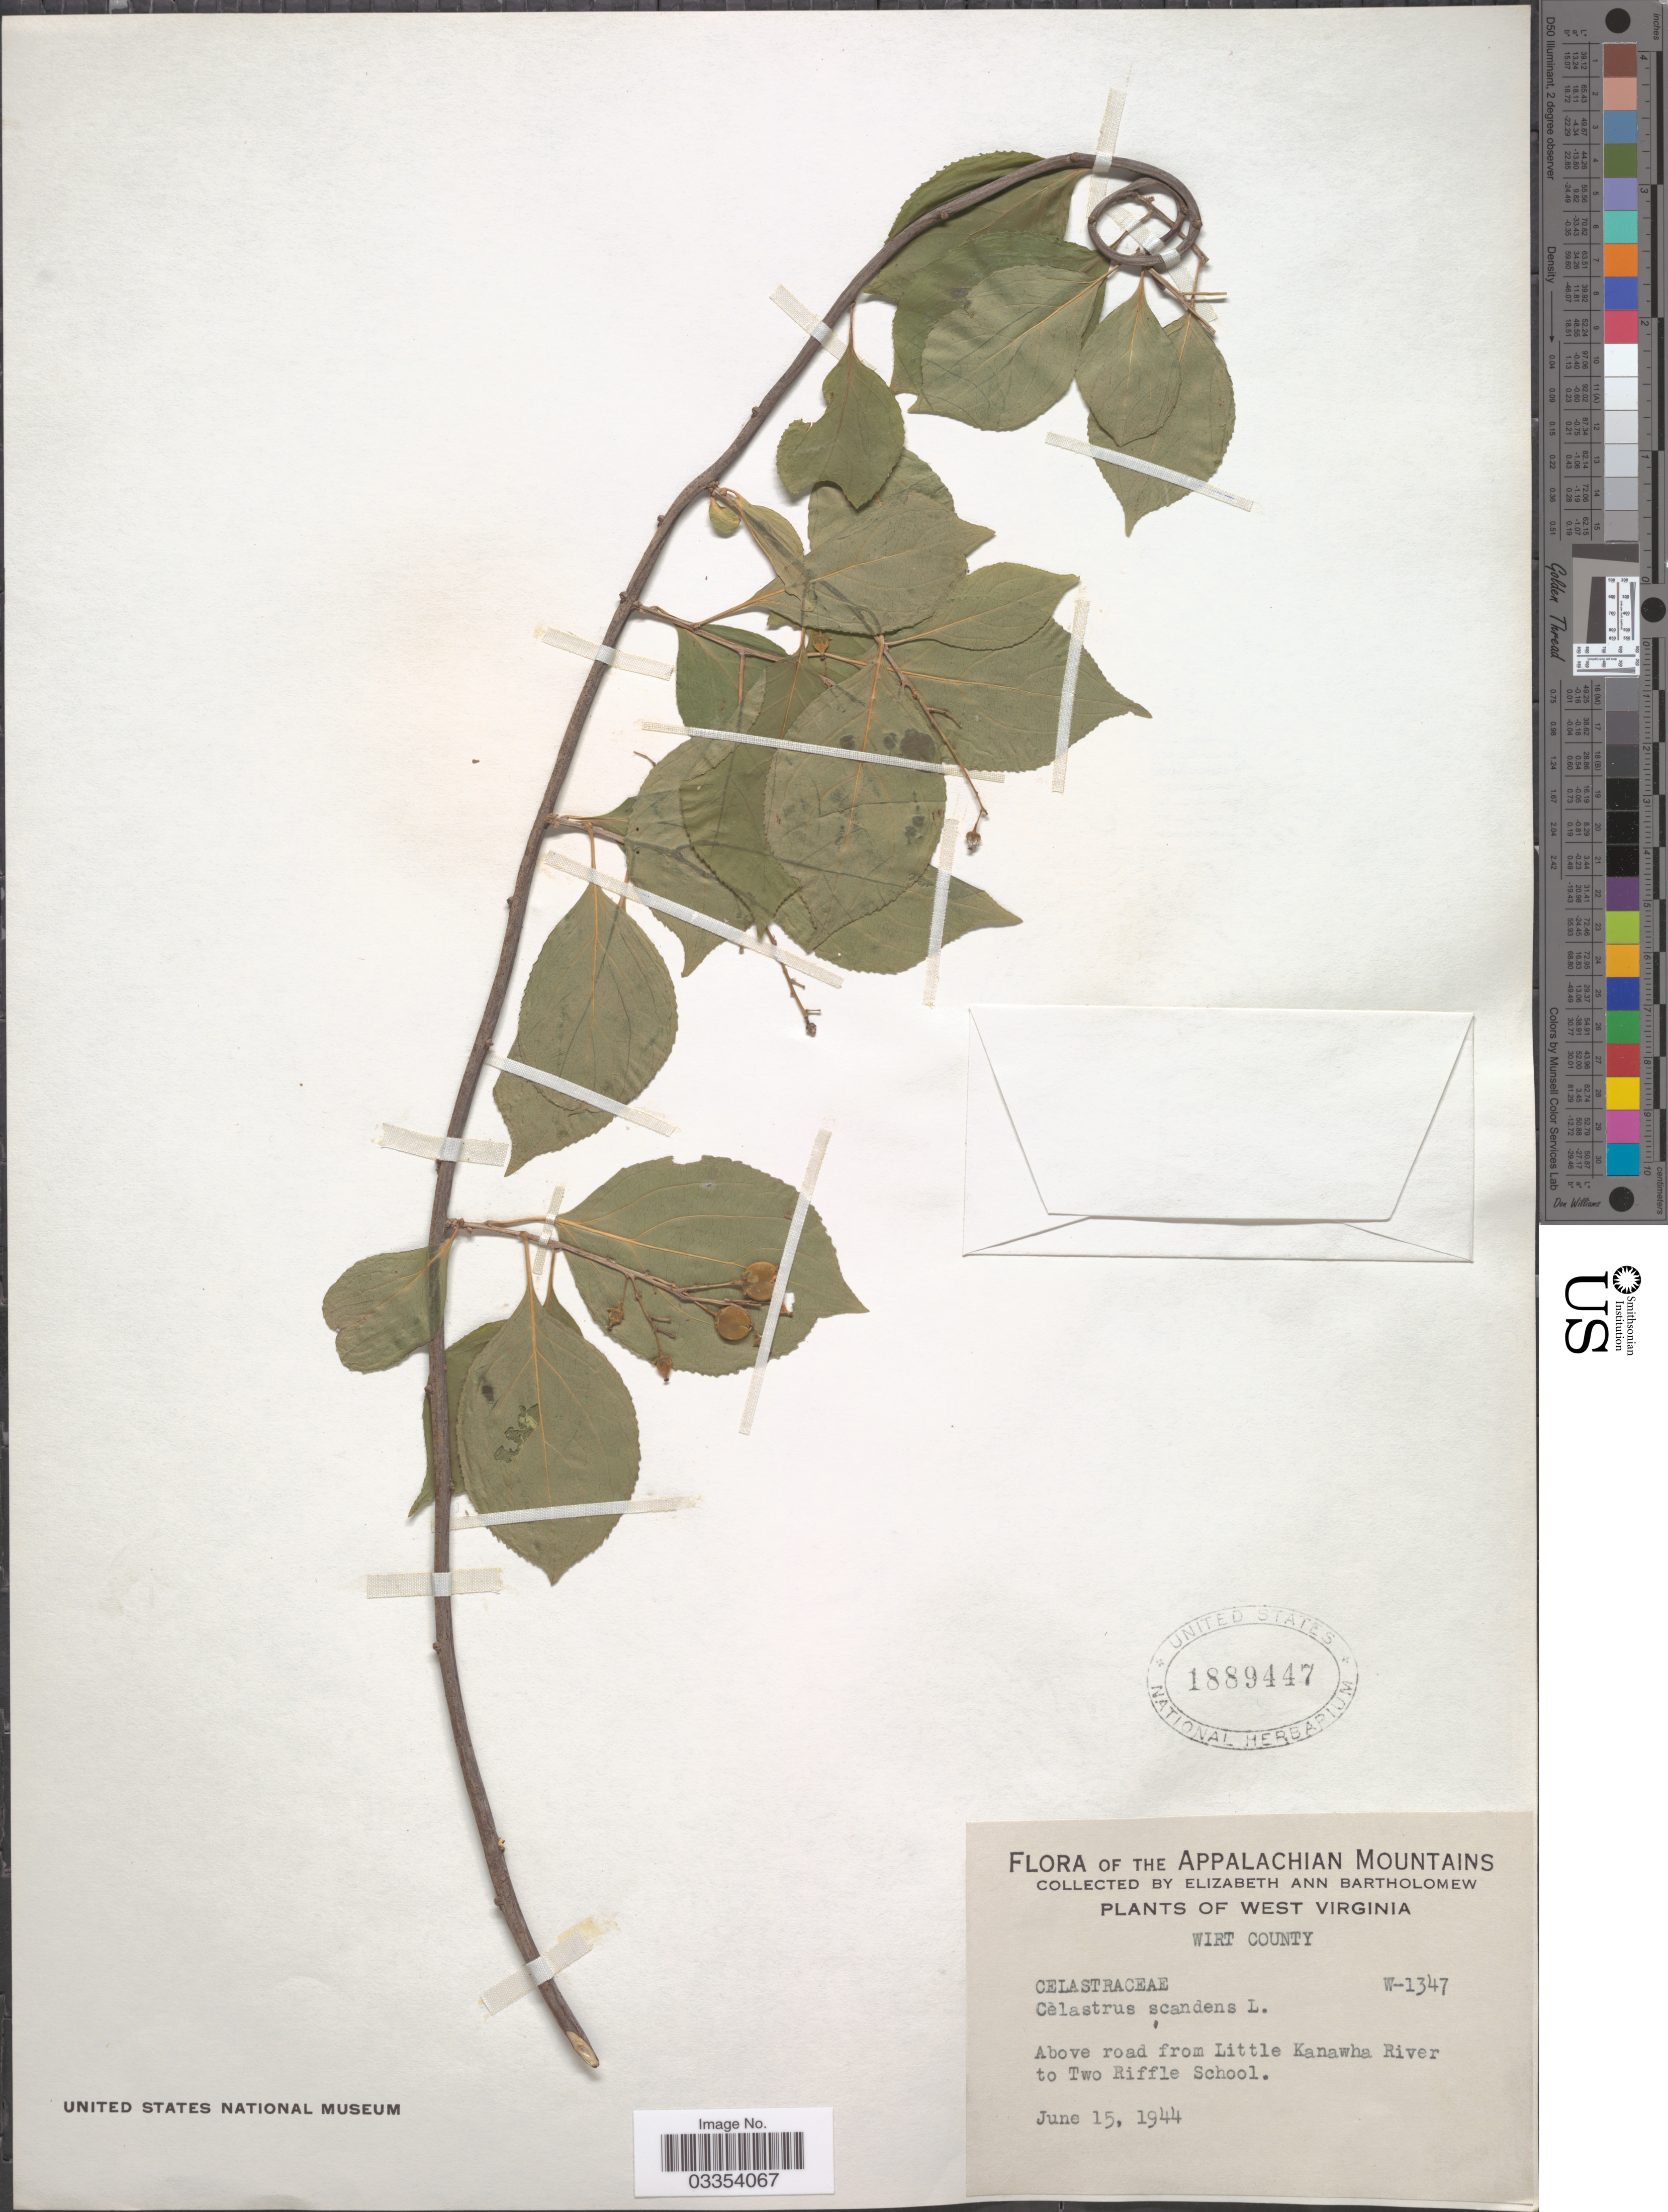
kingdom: Plantae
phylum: Tracheophyta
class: Magnoliopsida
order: Celastrales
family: Celastraceae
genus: Celastrus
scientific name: Celastrus scandens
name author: L.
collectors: E. Bartholomew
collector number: W-1347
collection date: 1944-06-15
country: United States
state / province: West Virginia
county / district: Wirt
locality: Appalachian Mountains. Wirt County. Above road from Little Kanawha River to Two Riffle School.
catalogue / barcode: US 1889447